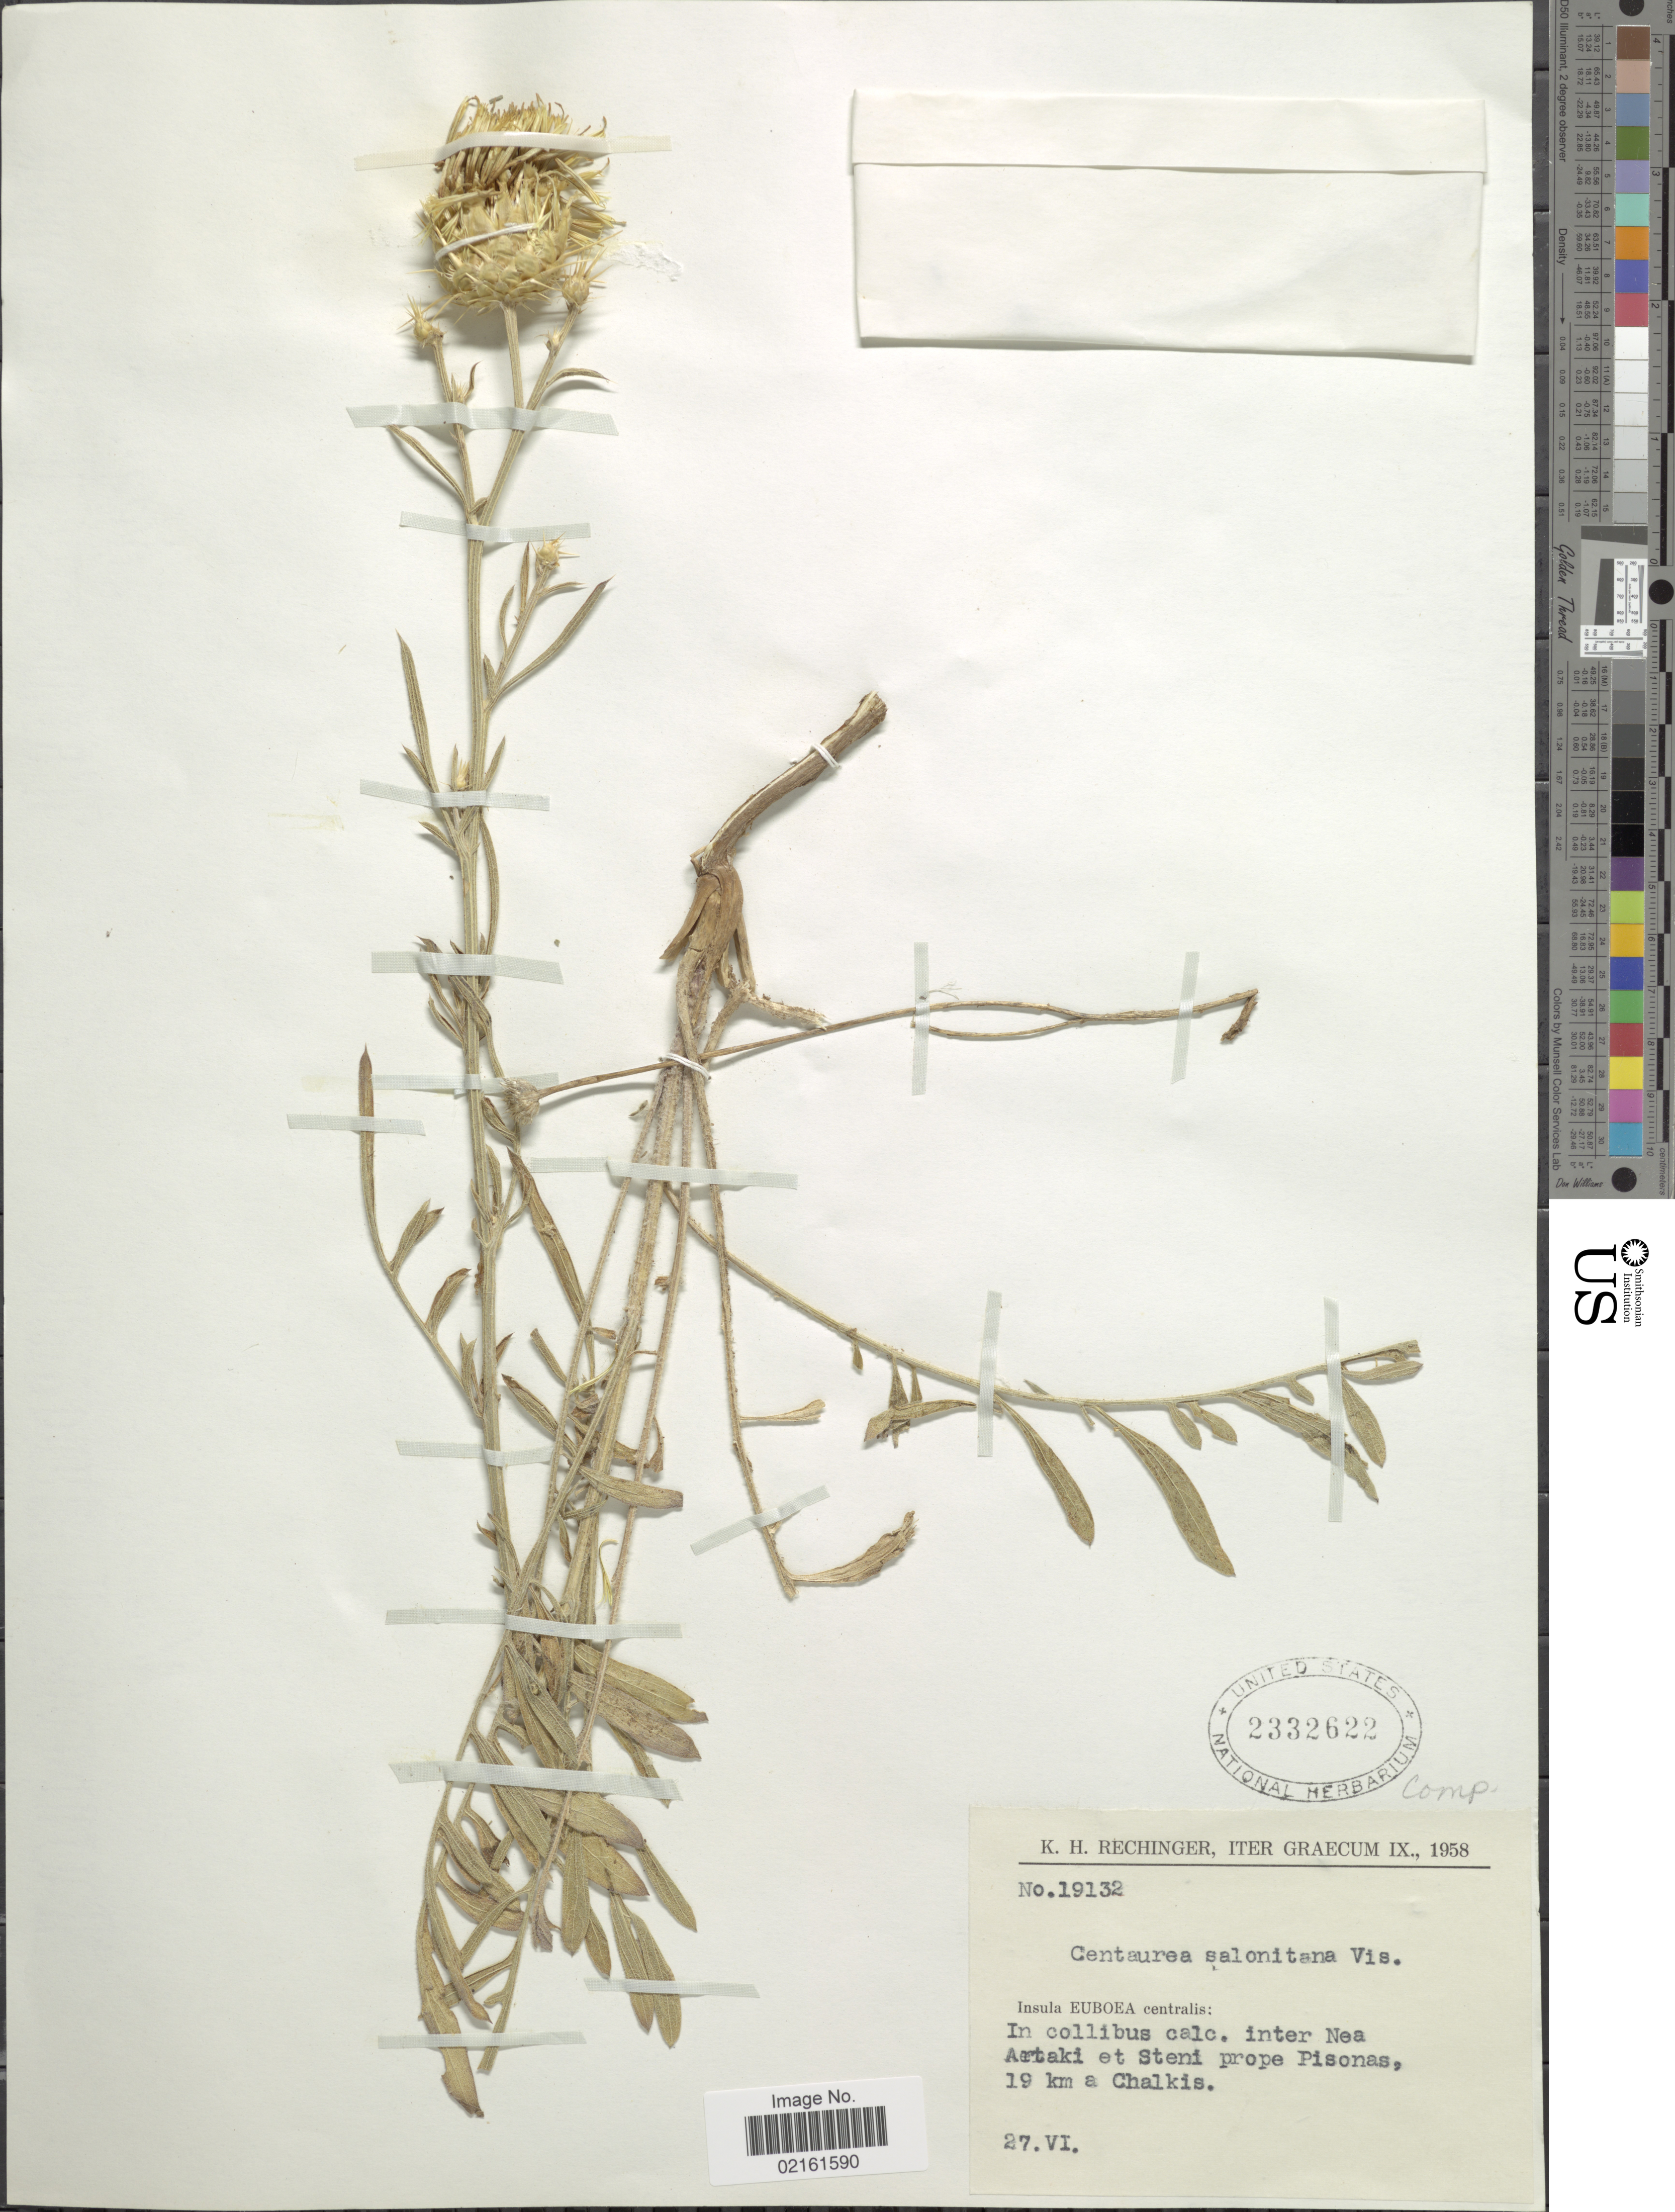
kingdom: Plantae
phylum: Tracheophyta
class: Magnoliopsida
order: Asterales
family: Asteraceae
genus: Centaurea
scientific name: Centaurea salonitana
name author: Vis.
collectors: K. H. Rechinger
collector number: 19132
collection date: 1958-06-27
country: Greece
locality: Graecum IX. Insula Euboea centralis: In collibus calc. Nea Artaki et Steni prope Pisonas, 19 km a Chalkis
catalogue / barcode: US 2332622